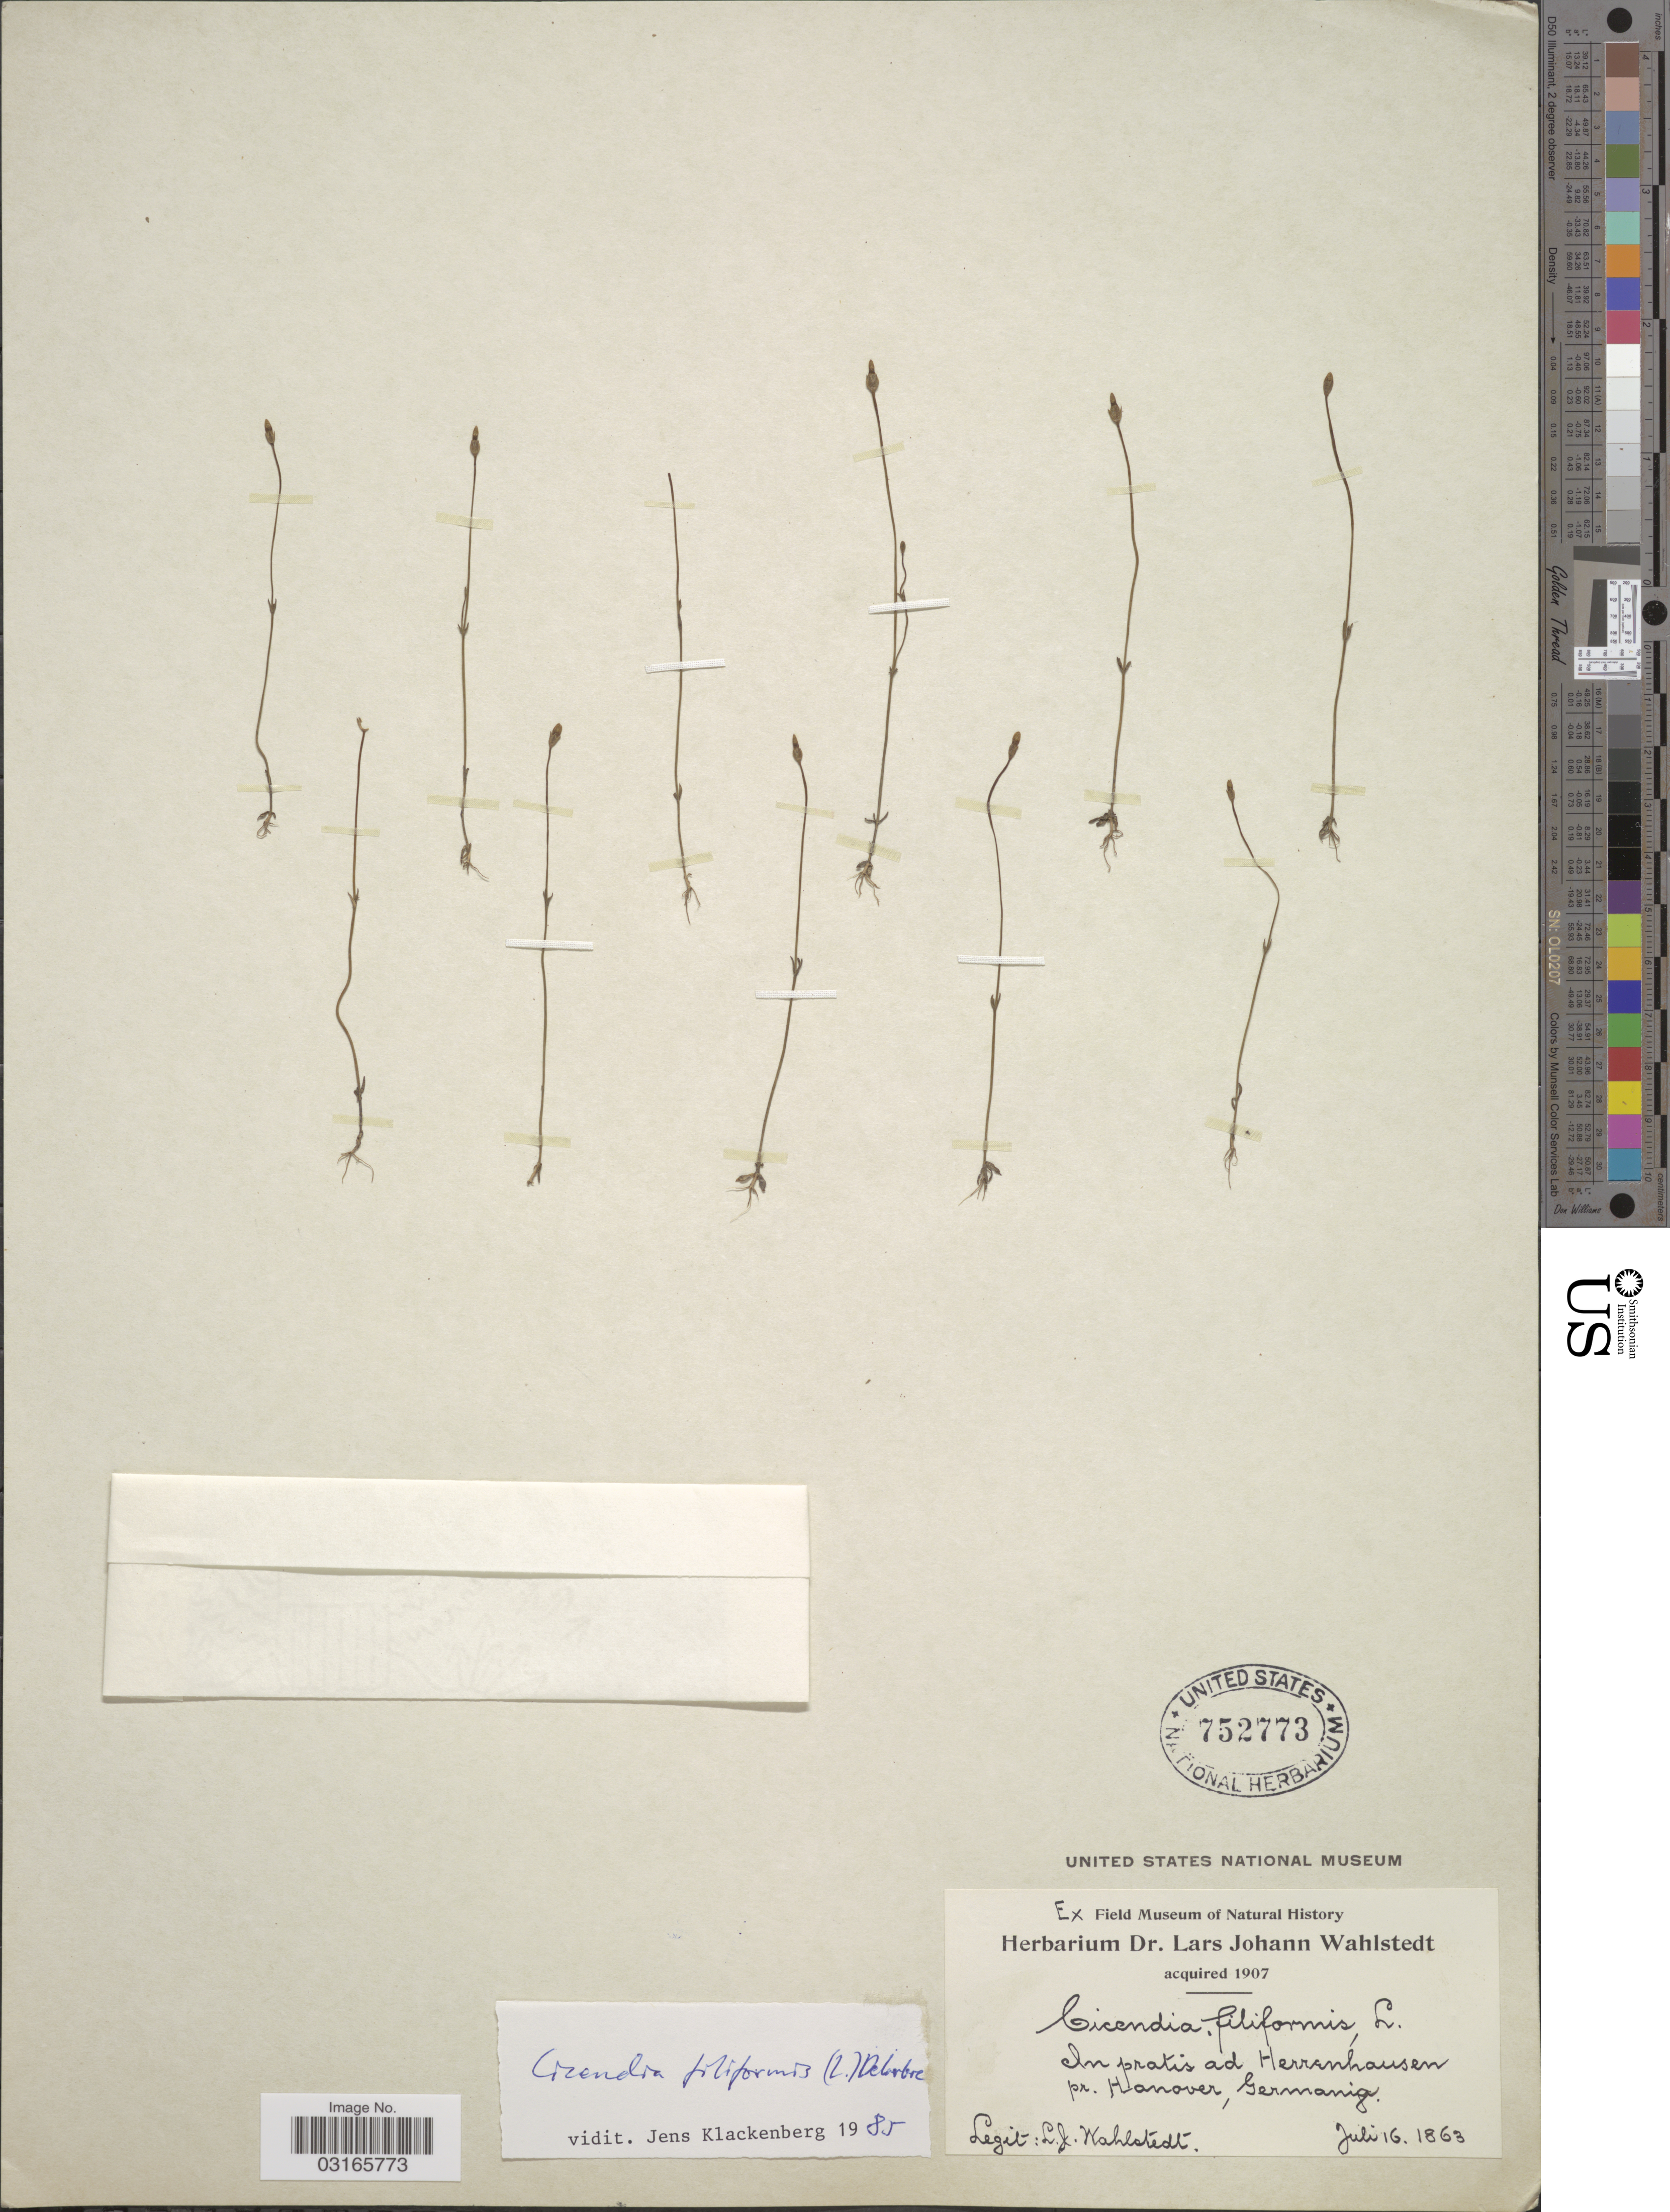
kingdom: Plantae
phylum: Tracheophyta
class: Magnoliopsida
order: Gentianales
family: Gentianaceae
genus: Cicendia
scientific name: Cicendia filiformis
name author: (L.) Delarbre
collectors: L. J. Wahlstedt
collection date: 1863-07-16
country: Germany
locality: In pratis ad Herrenhausen pr. Hanover.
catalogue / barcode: US 752773